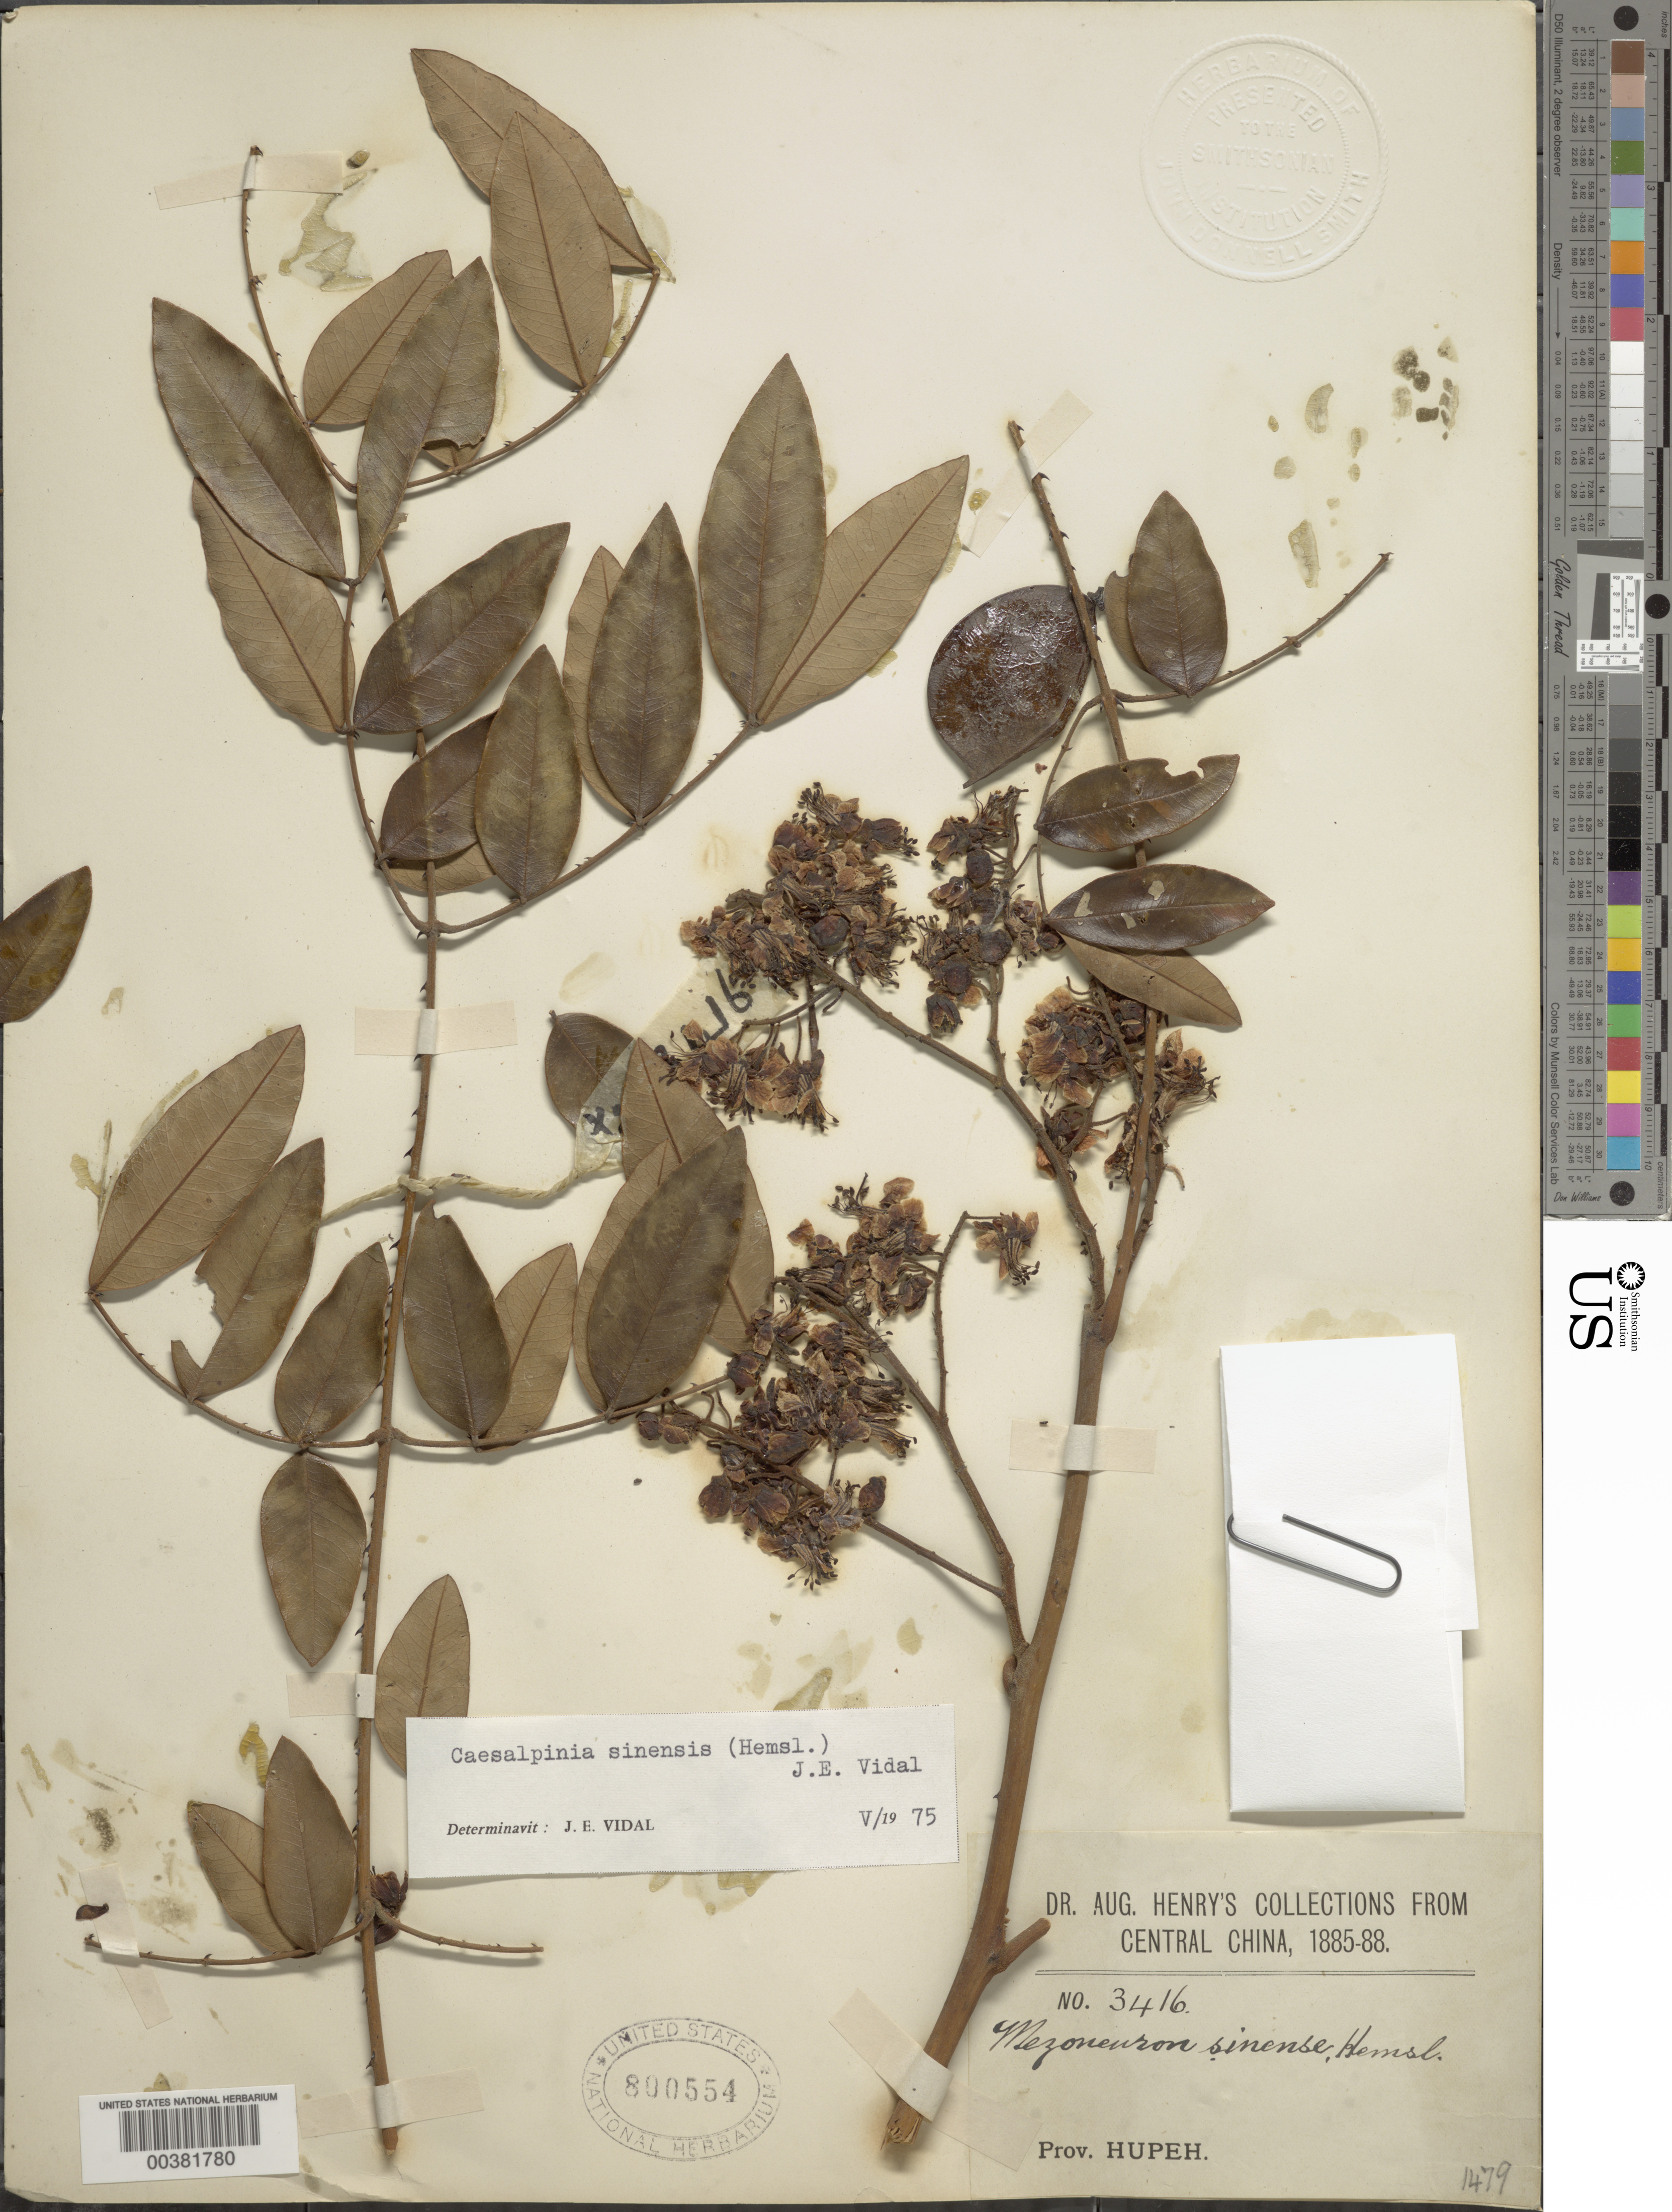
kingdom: Plantae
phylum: Tracheophyta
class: Magnoliopsida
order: Fabales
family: Fabaceae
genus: Ticanto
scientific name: Ticanto sinensis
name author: (Hemsl.) R. Clark & Gagnon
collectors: A. Henry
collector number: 3416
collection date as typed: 1885 to -- -- 1888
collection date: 1885/1888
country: China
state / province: Hubei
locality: Prov. Hupeh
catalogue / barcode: US 800554